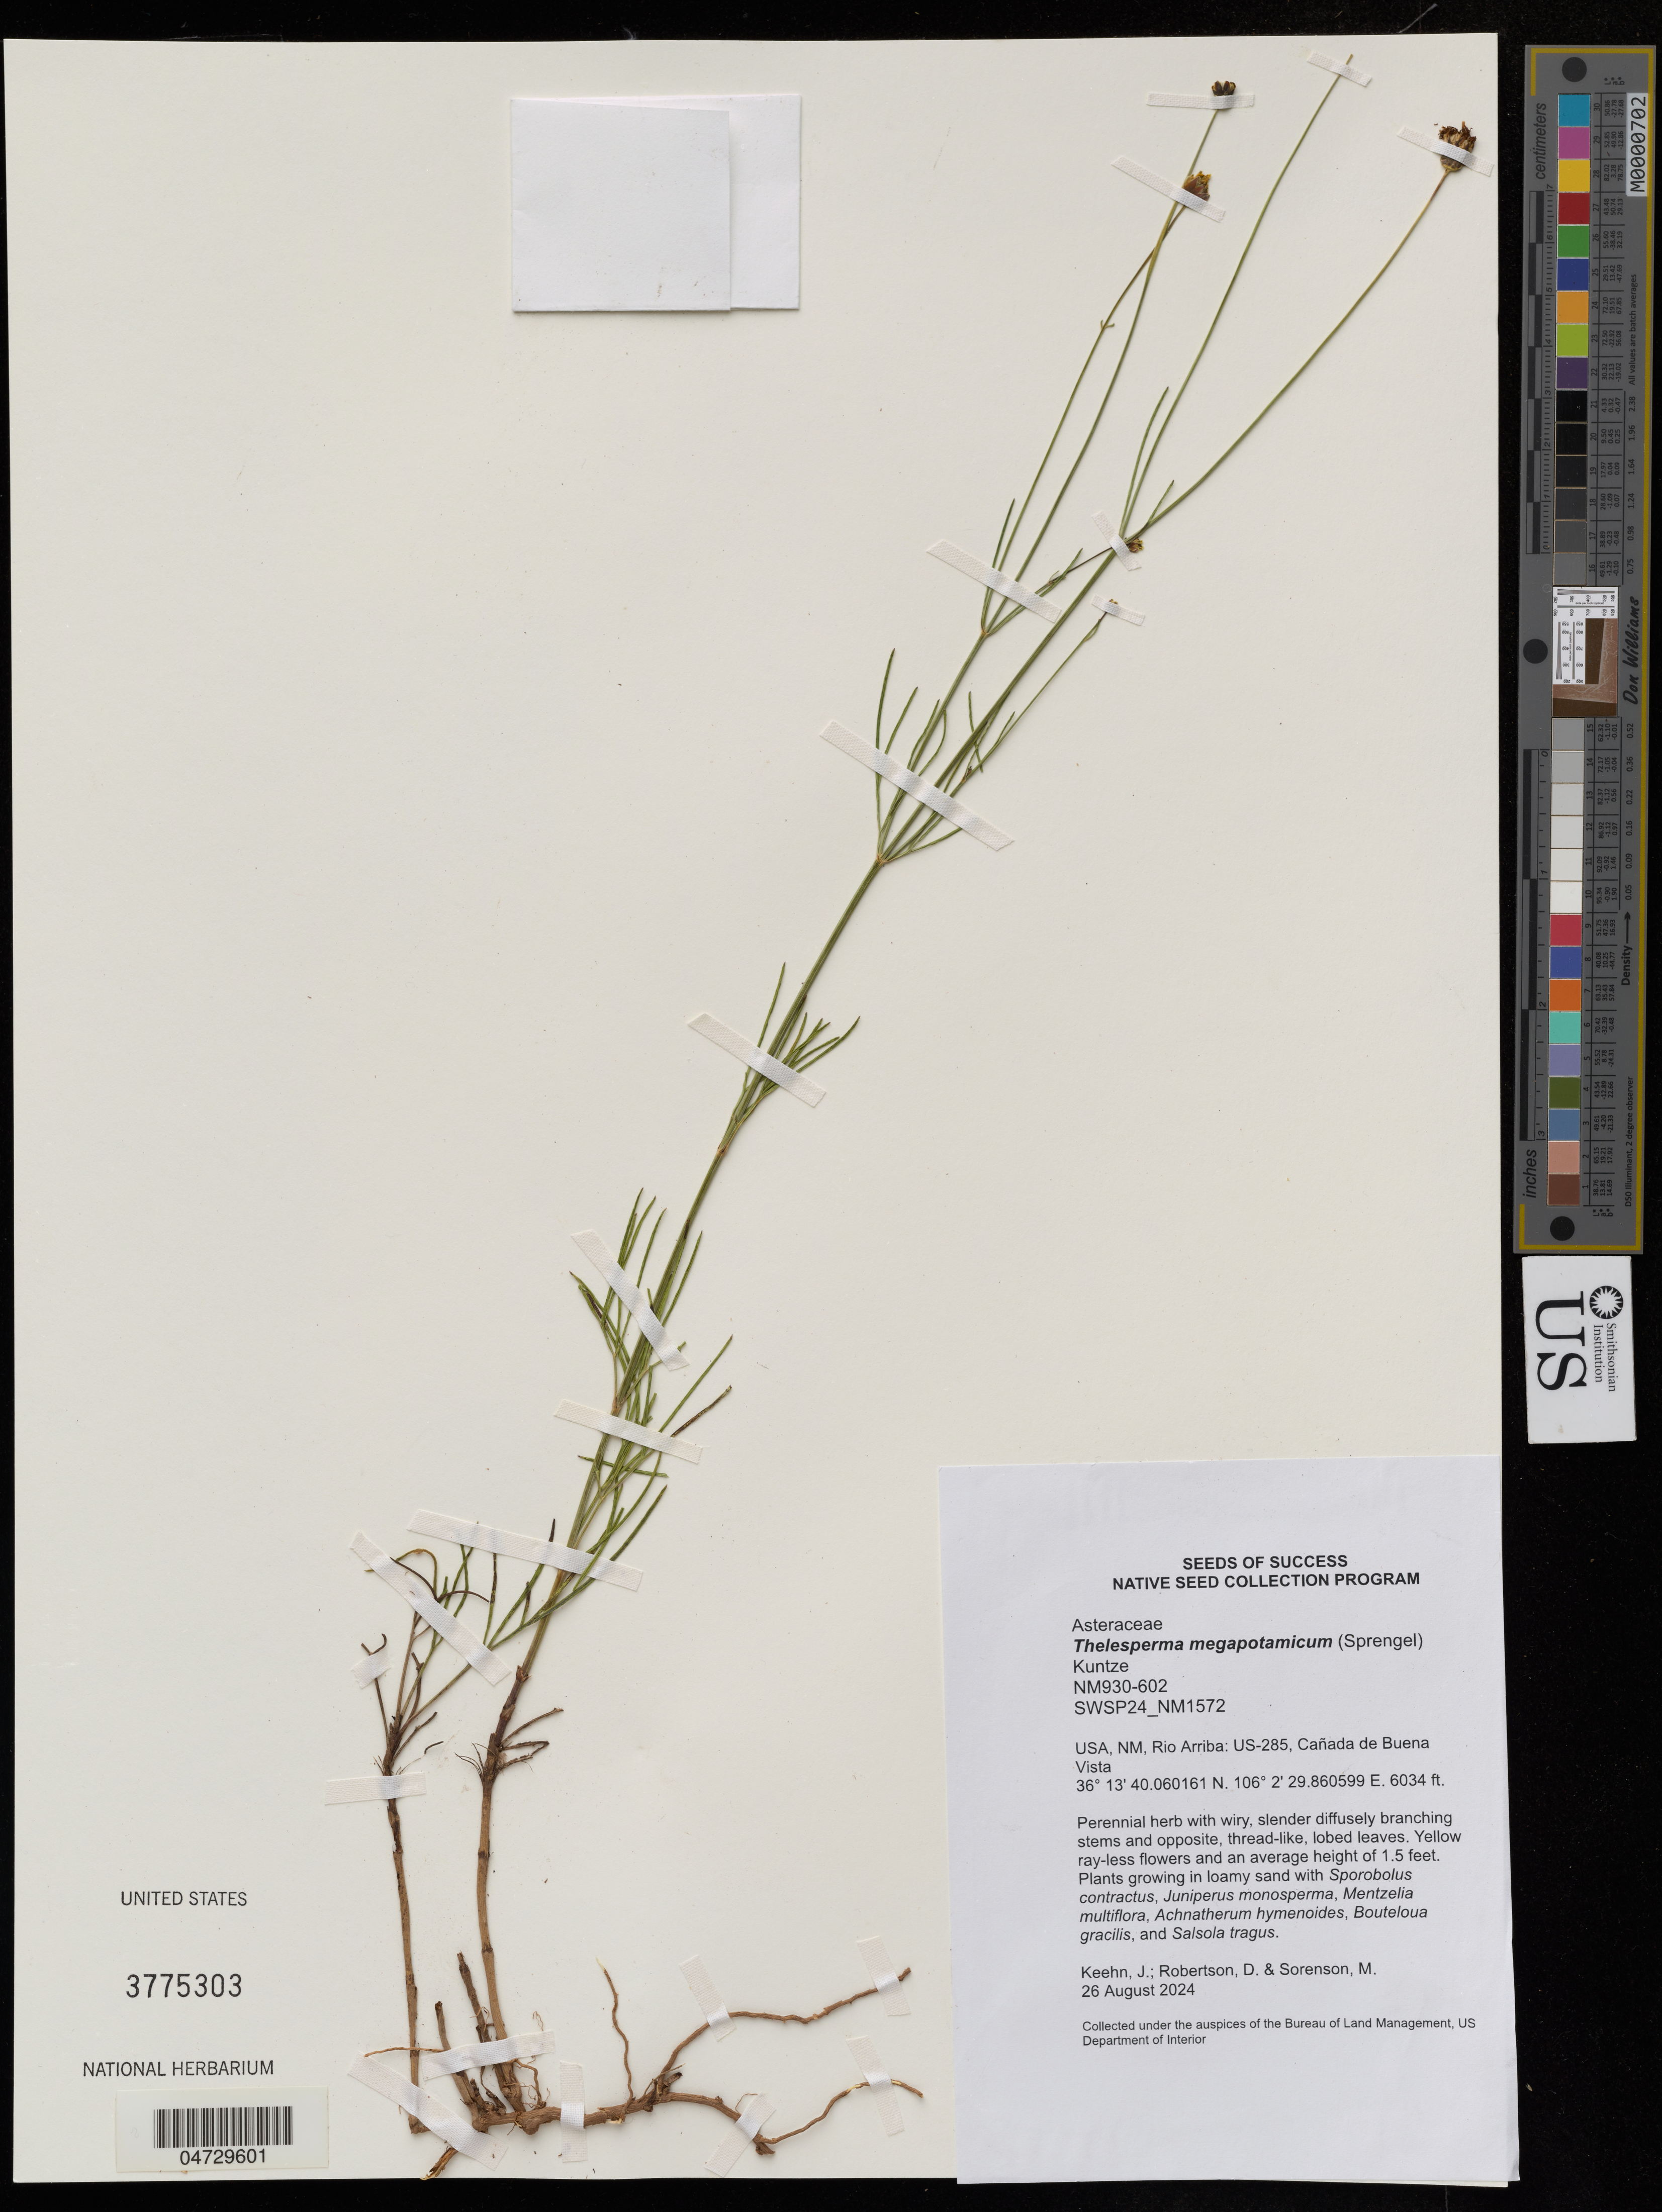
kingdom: Plantae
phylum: Tracheophyta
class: Magnoliopsida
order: Asterales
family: Asteraceae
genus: Thelesperma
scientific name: Thelesperma megapotamicum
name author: (Spreng.) Herter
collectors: J. Keehn, D. Robertson & M. Sorenson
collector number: NM930-602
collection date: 2024-08-26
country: United States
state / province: New Mexico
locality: Rio Arriba: US-285, Cañada de Buena Vista.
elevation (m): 1839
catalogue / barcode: US 3775303